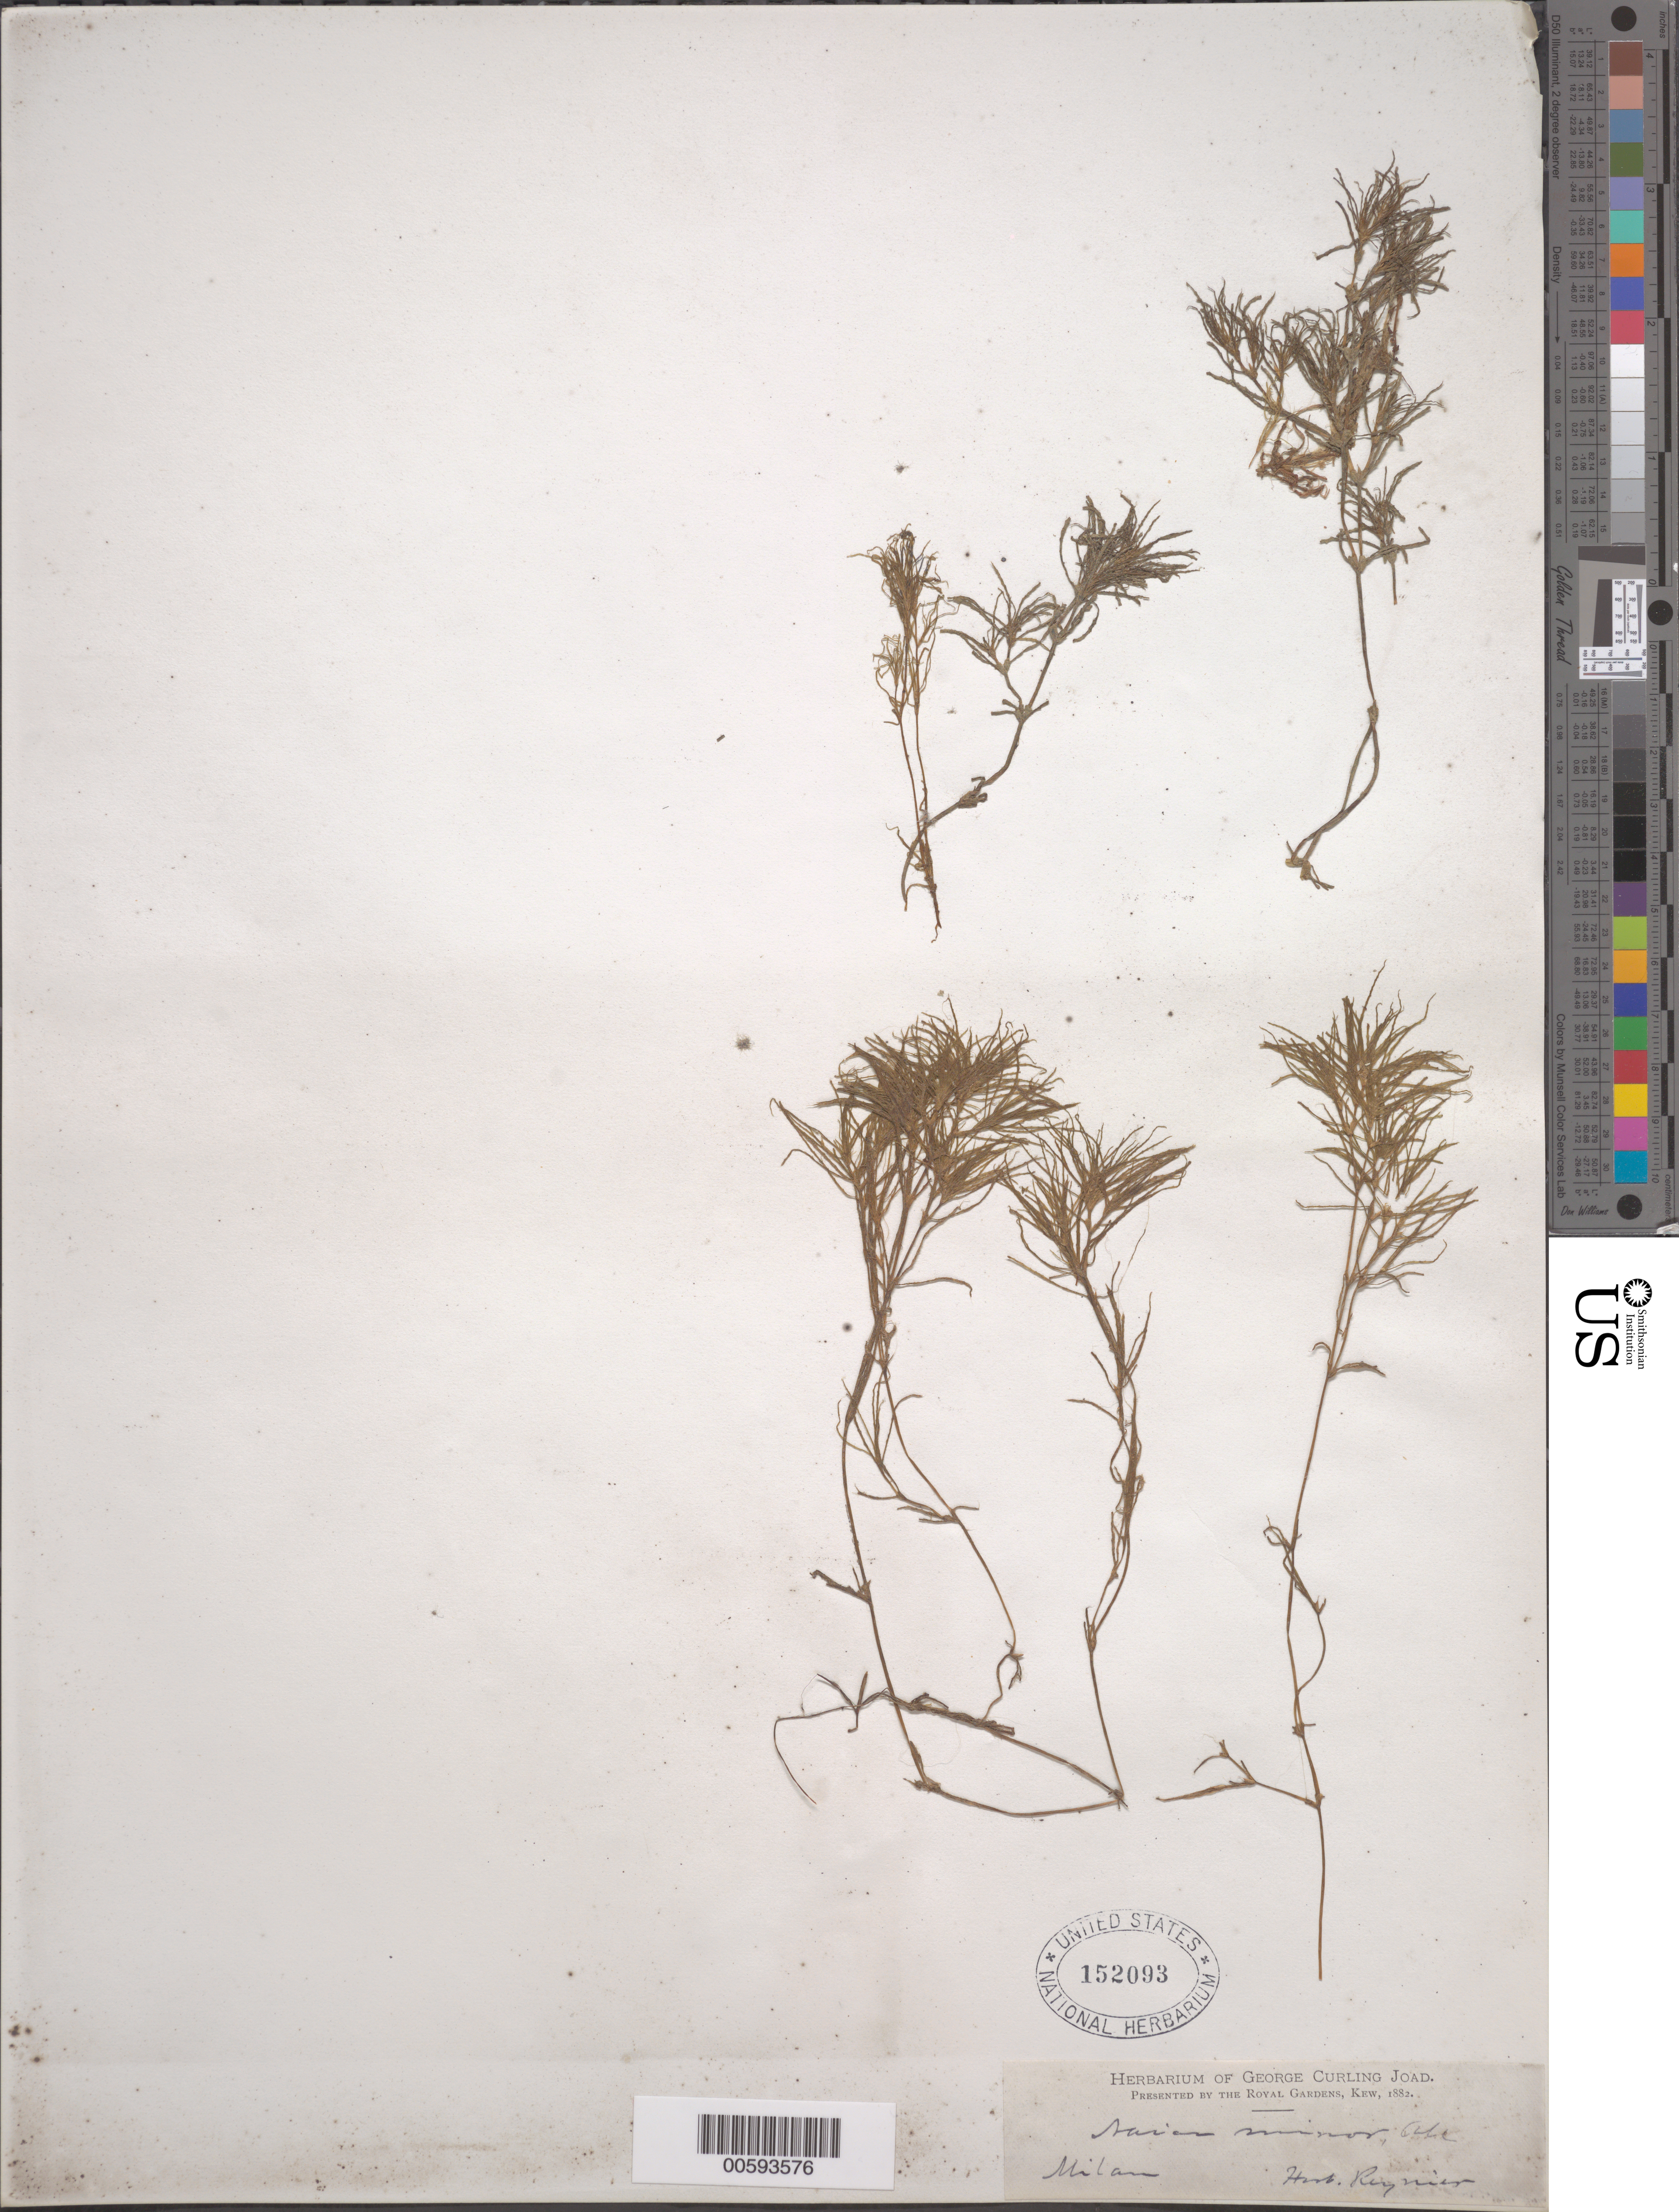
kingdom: Plantae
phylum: Tracheophyta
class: Liliopsida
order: Alismatales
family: Hydrocharitaceae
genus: Najas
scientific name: Najas minor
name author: All.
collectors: -- Reynier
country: Italy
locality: Milan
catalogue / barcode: US 152093